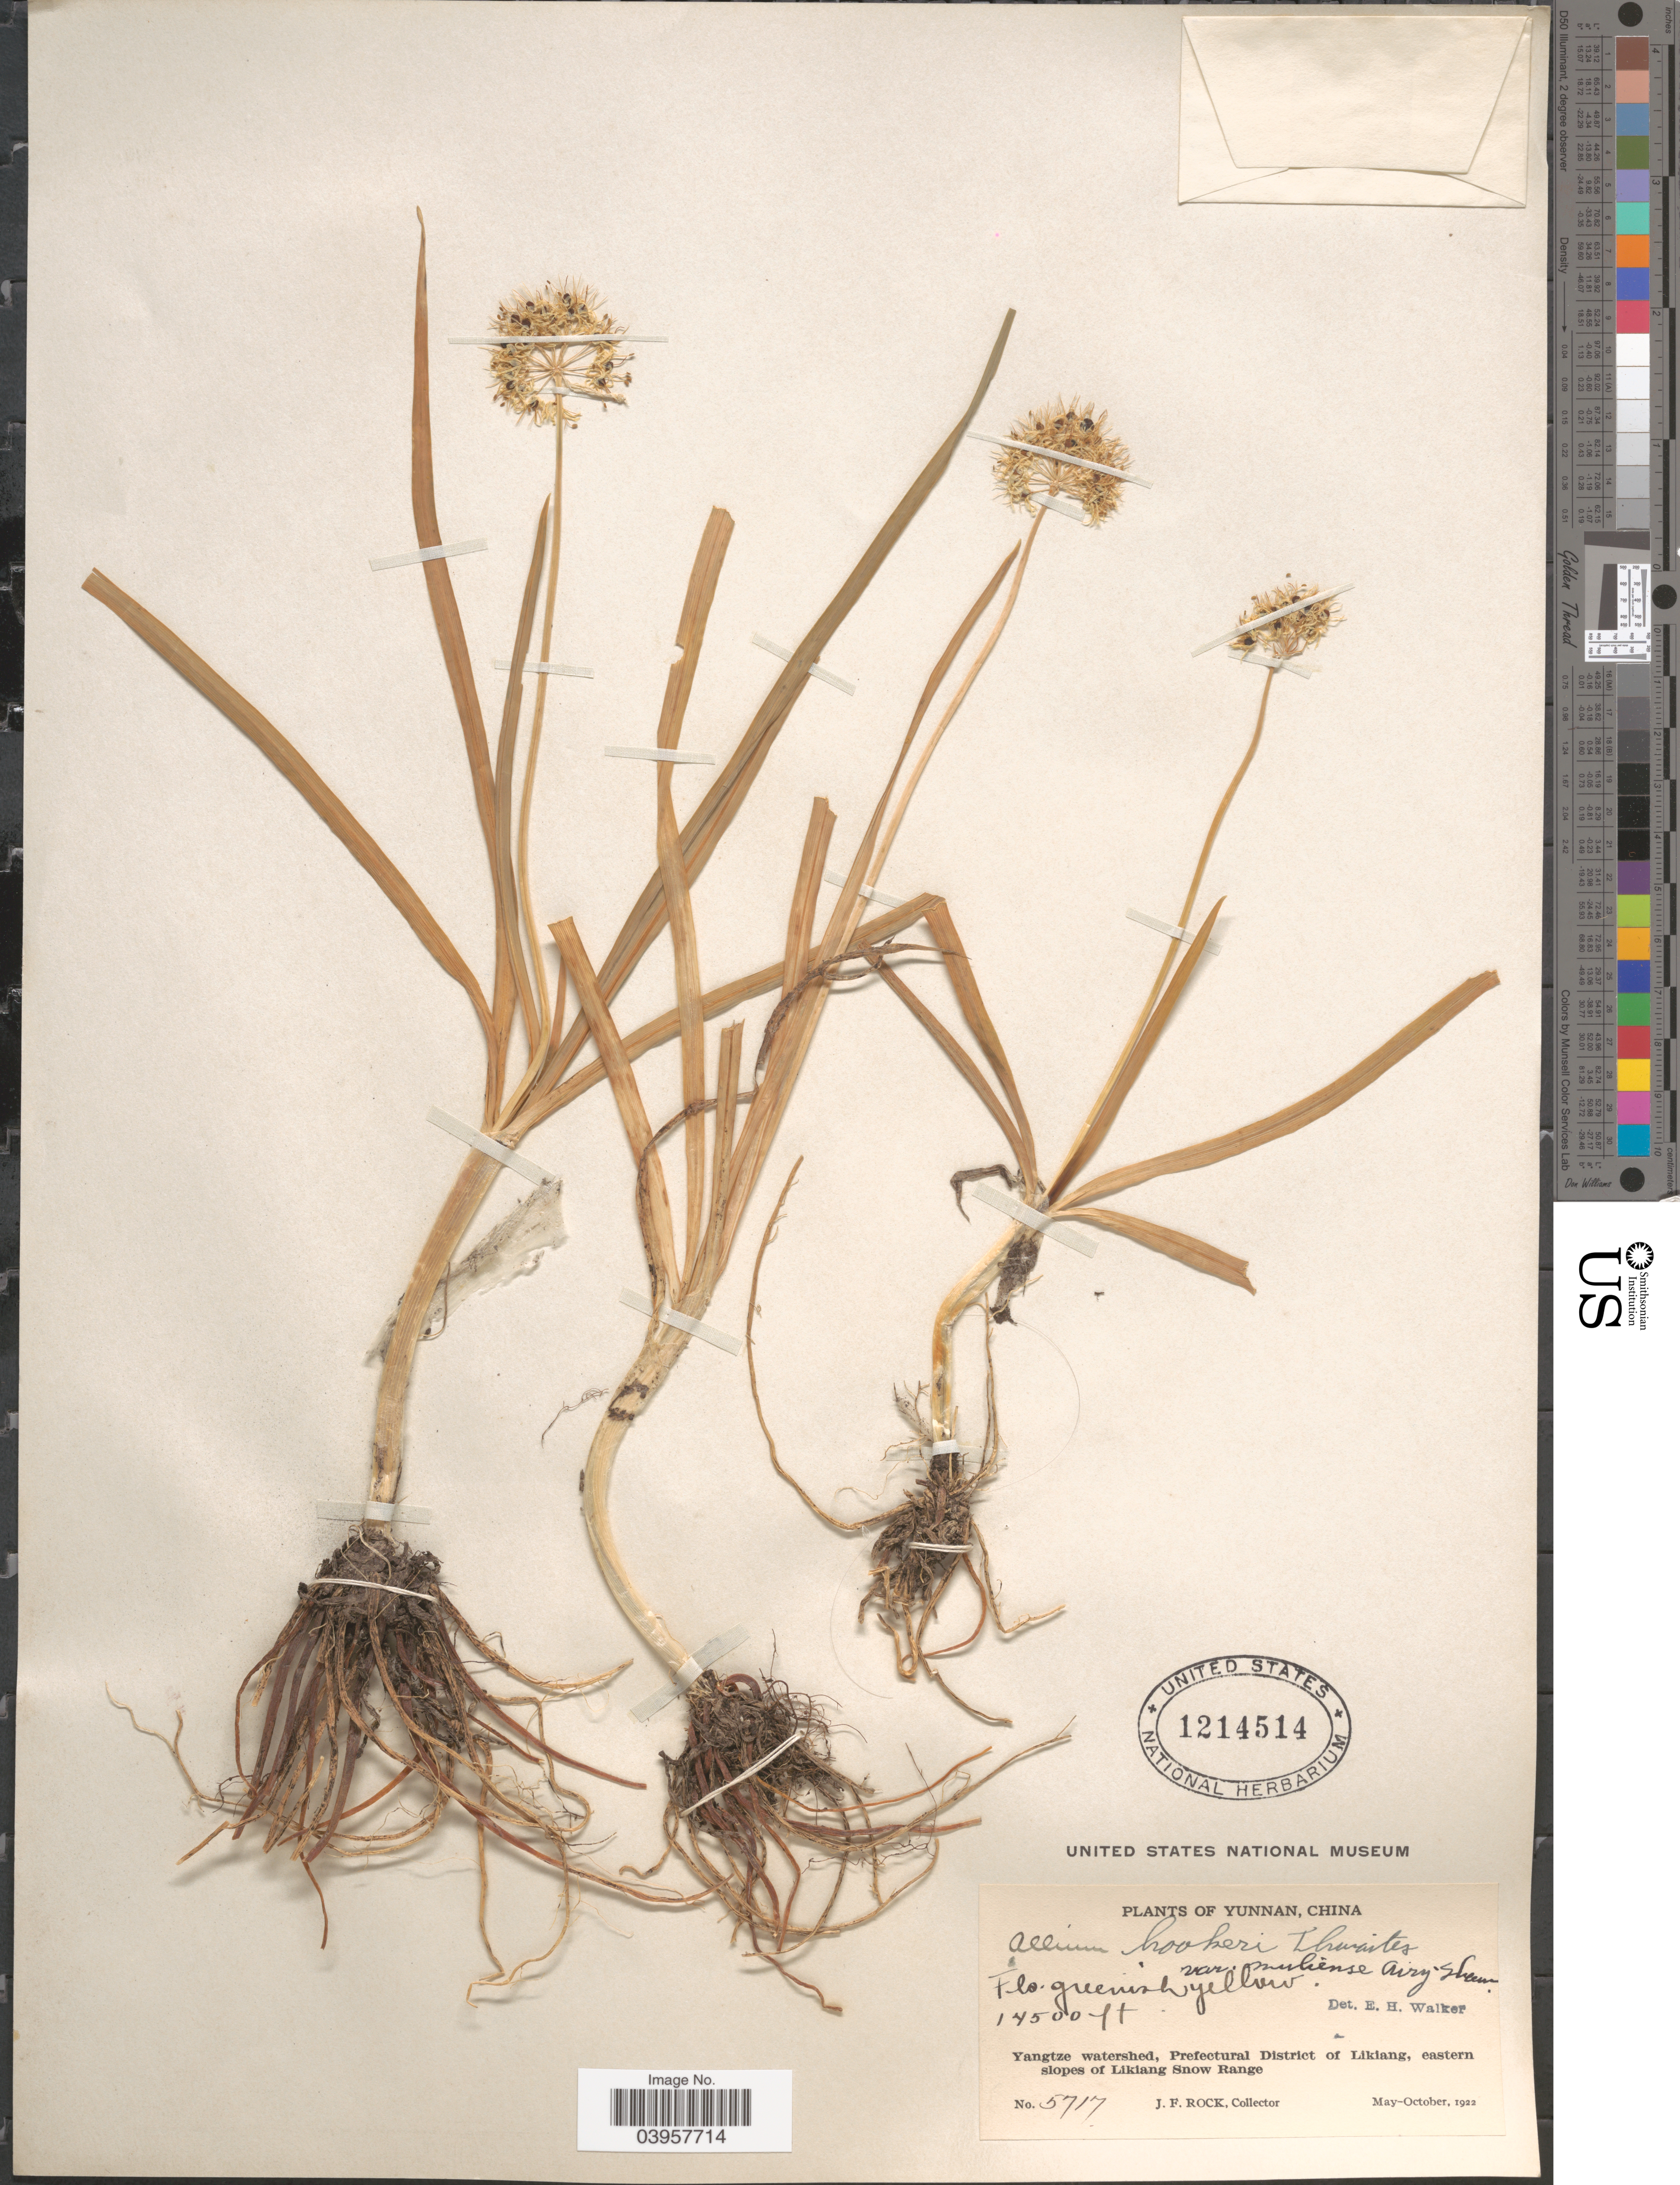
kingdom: Plantae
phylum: Tracheophyta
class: Liliopsida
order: Asparagales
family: Amaryllidaceae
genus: Allium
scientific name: Allium hookeri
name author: Thwaites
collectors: J. Rock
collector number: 5717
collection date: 1922-05/1922-10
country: China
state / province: Yunnan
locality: Yangtze watershed, Prefectural District of Likiang, eastern slopes of Likiang Snow Range.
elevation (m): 4420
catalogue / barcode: US 1214514